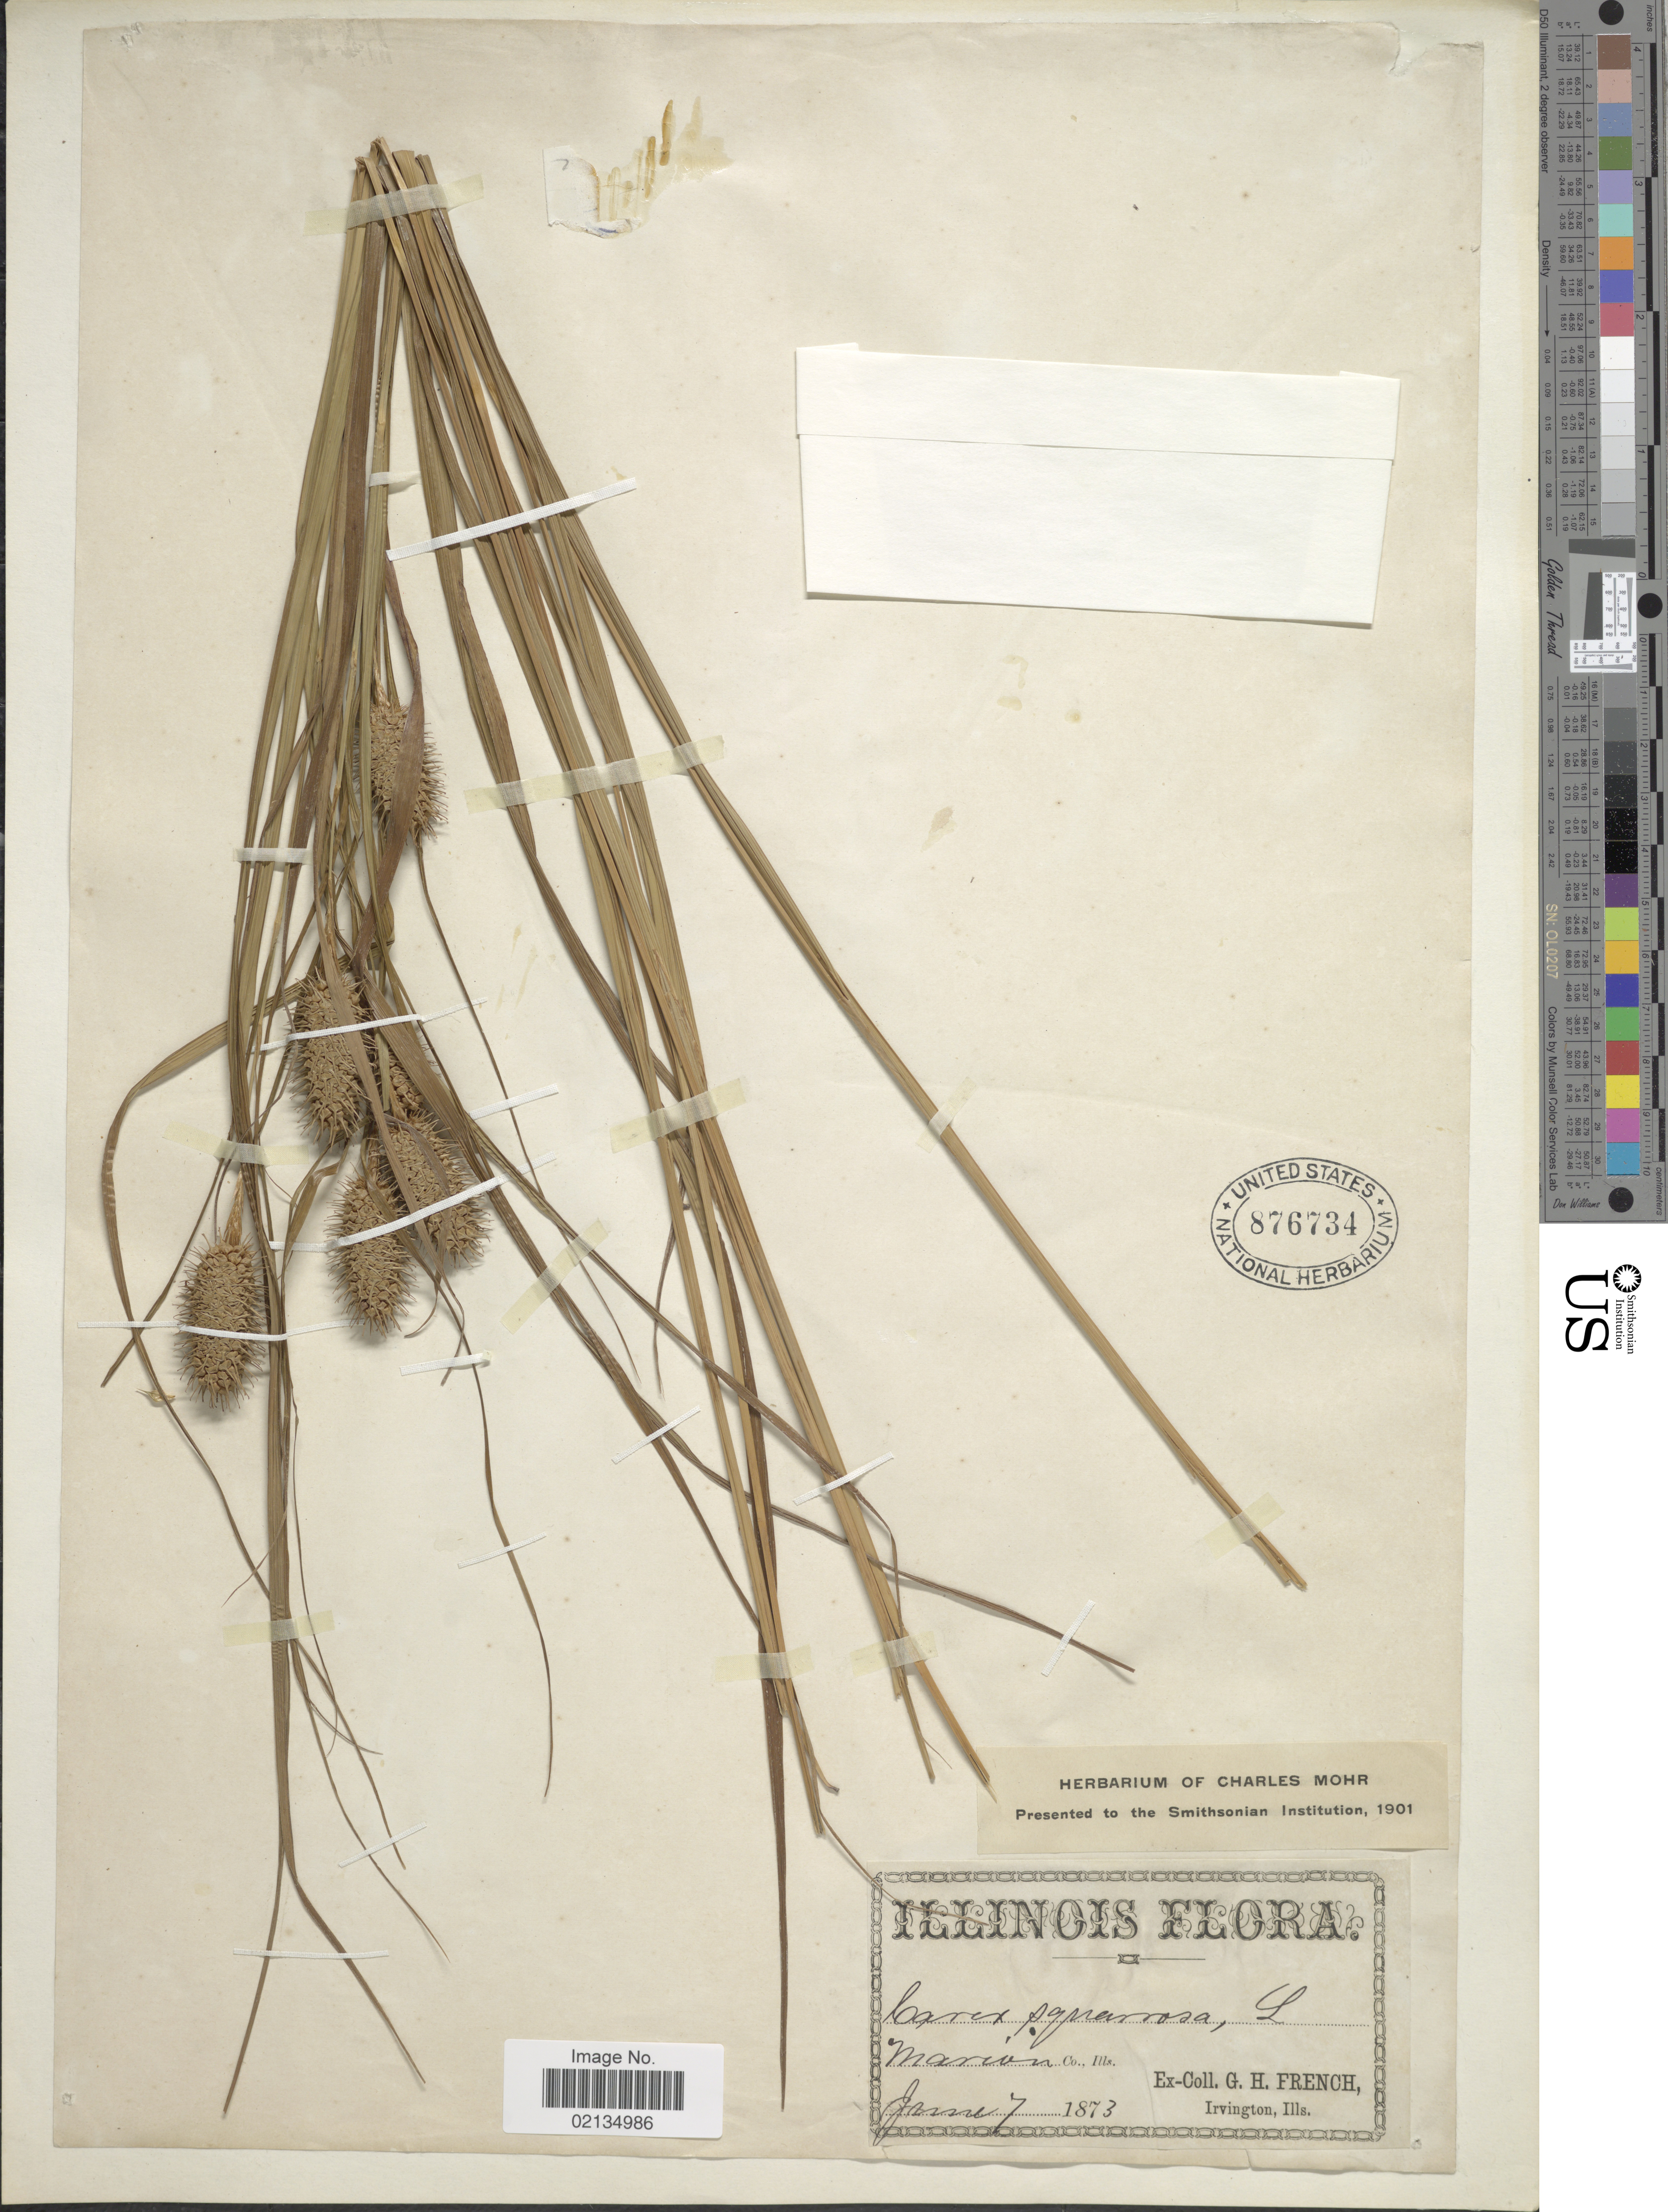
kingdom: Plantae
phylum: Tracheophyta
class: Liliopsida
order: Poales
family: Cyperaceae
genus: Carex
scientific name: Carex squarrosa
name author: L.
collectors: G. H. French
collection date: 1873-06-07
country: United States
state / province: Illinois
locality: Marion Co. Ill.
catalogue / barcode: US 876734